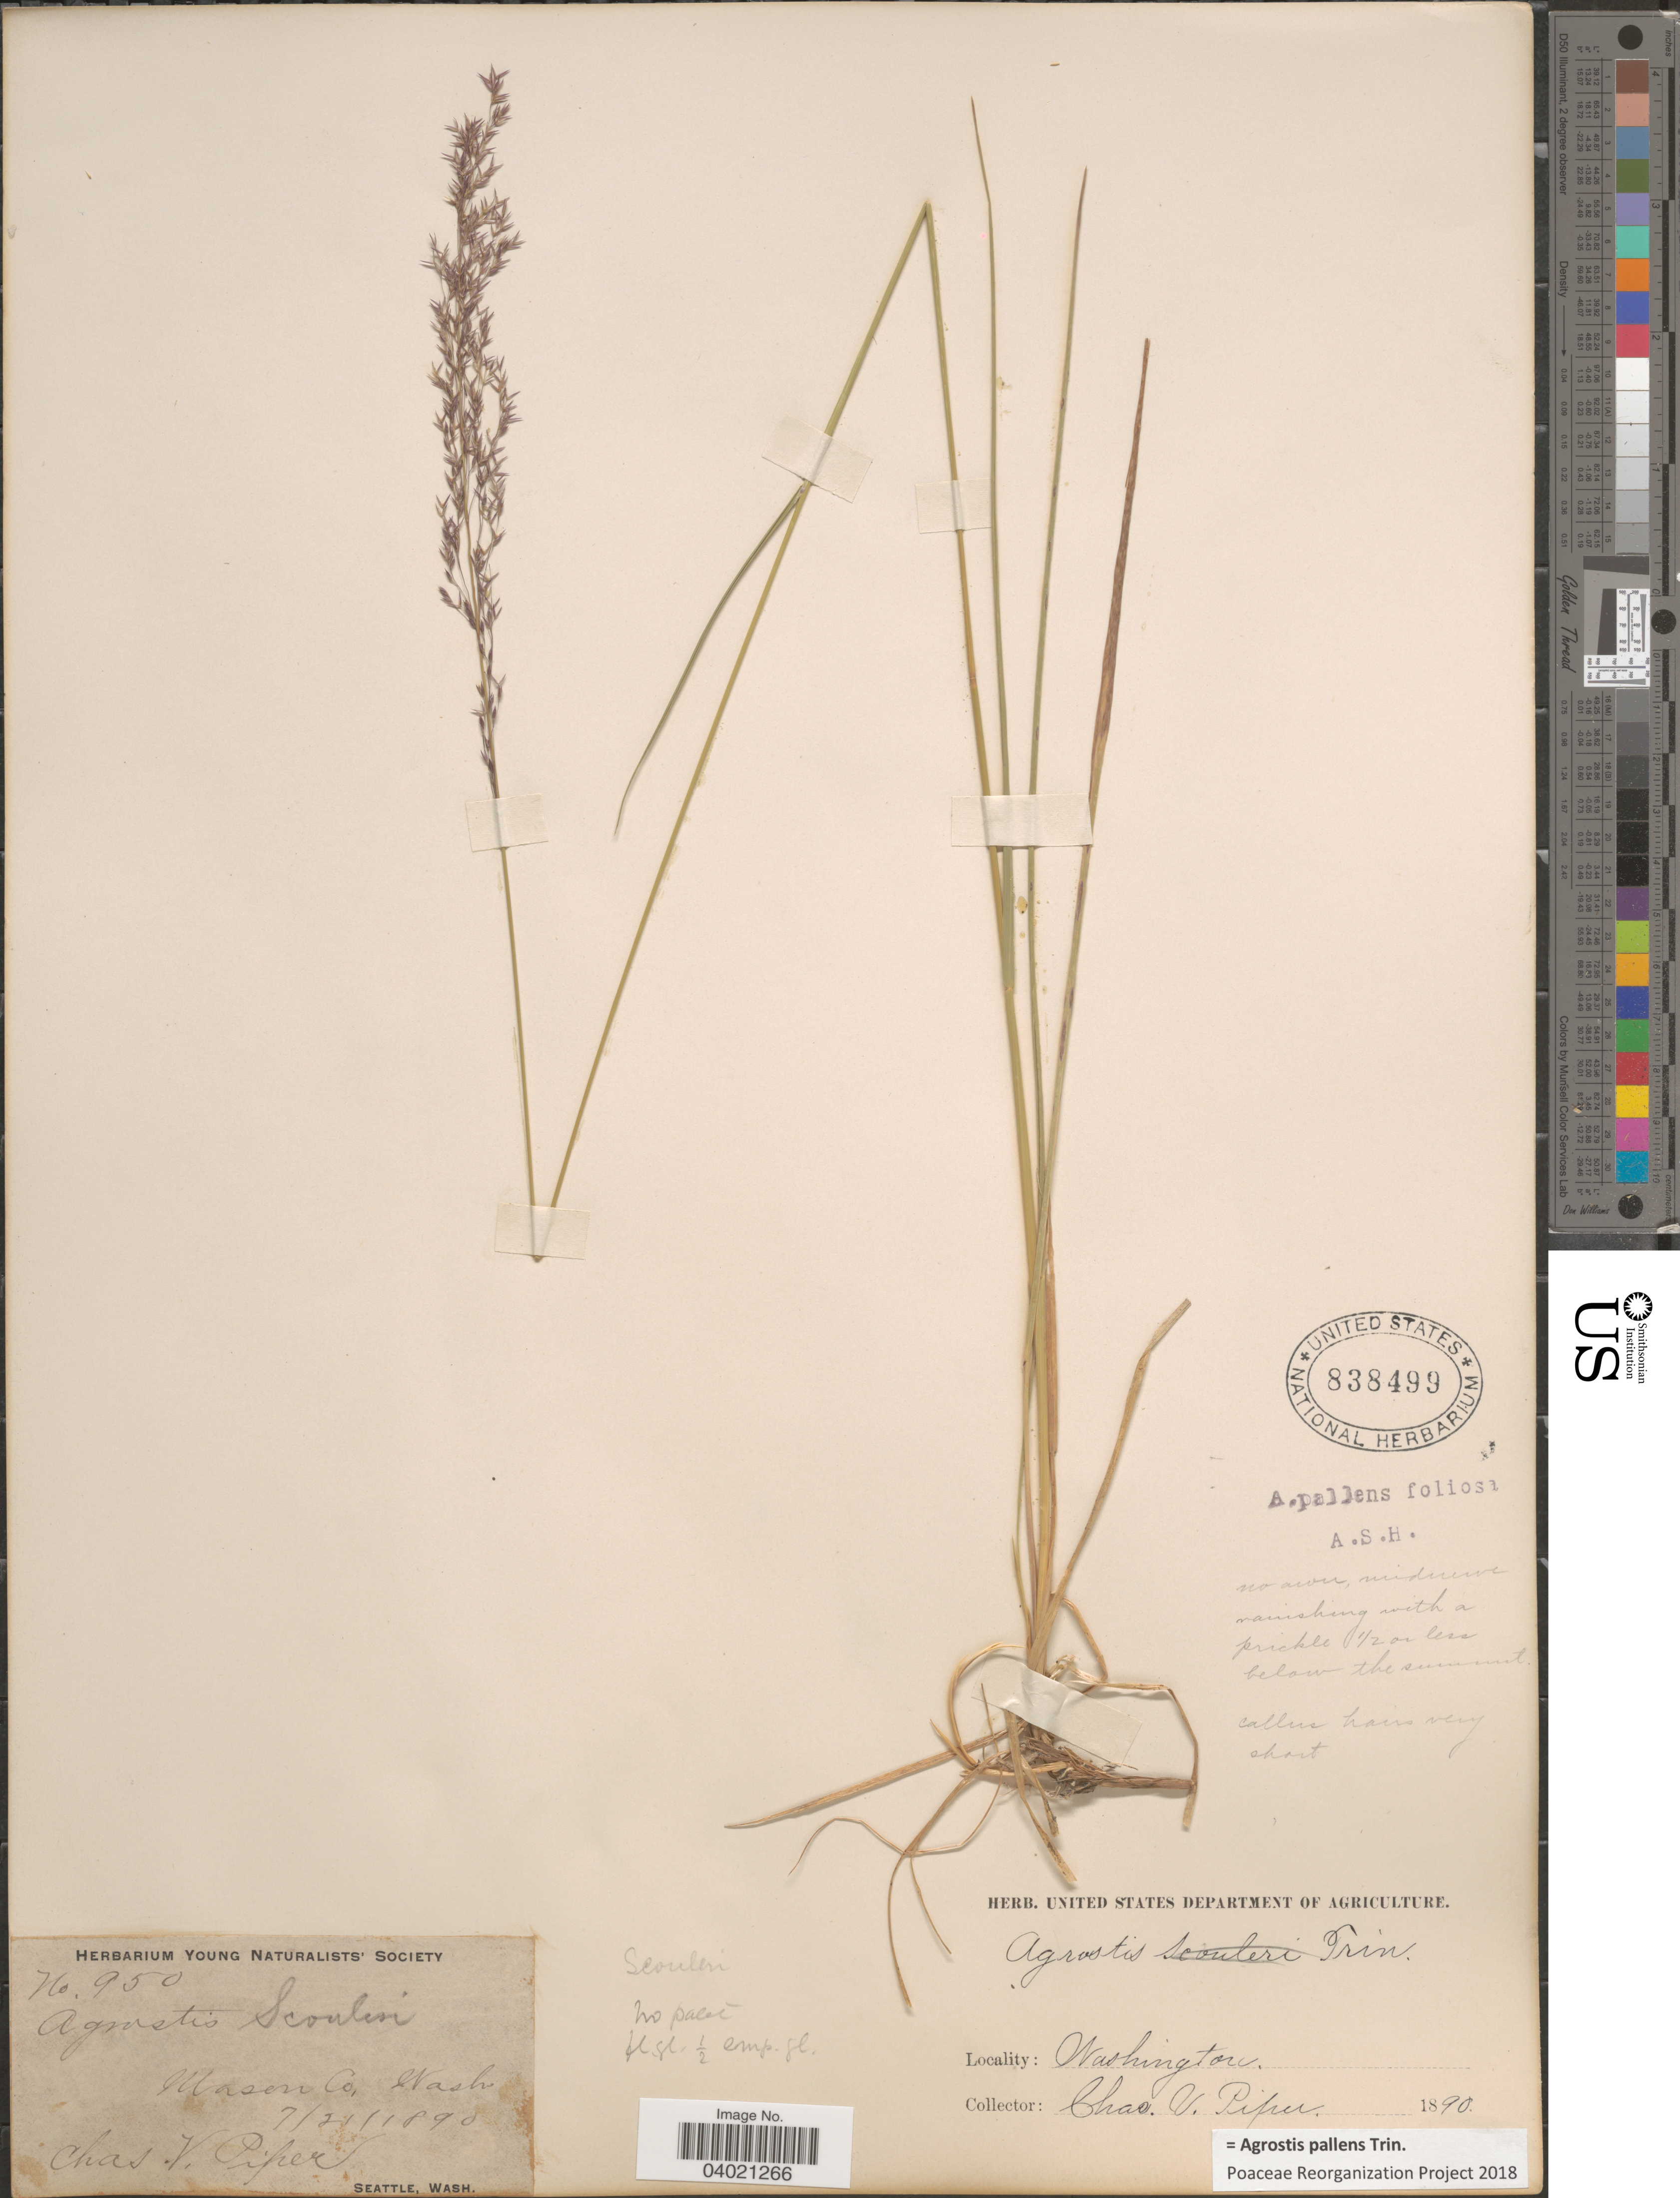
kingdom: Plantae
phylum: Tracheophyta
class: Liliopsida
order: Poales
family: Poaceae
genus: Agrostis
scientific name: Agrostis pallens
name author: Trin.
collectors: C. V. Piper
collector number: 950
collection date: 1890-07-21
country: United States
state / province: Washington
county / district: Mason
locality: Mason Co.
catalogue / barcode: US 838499